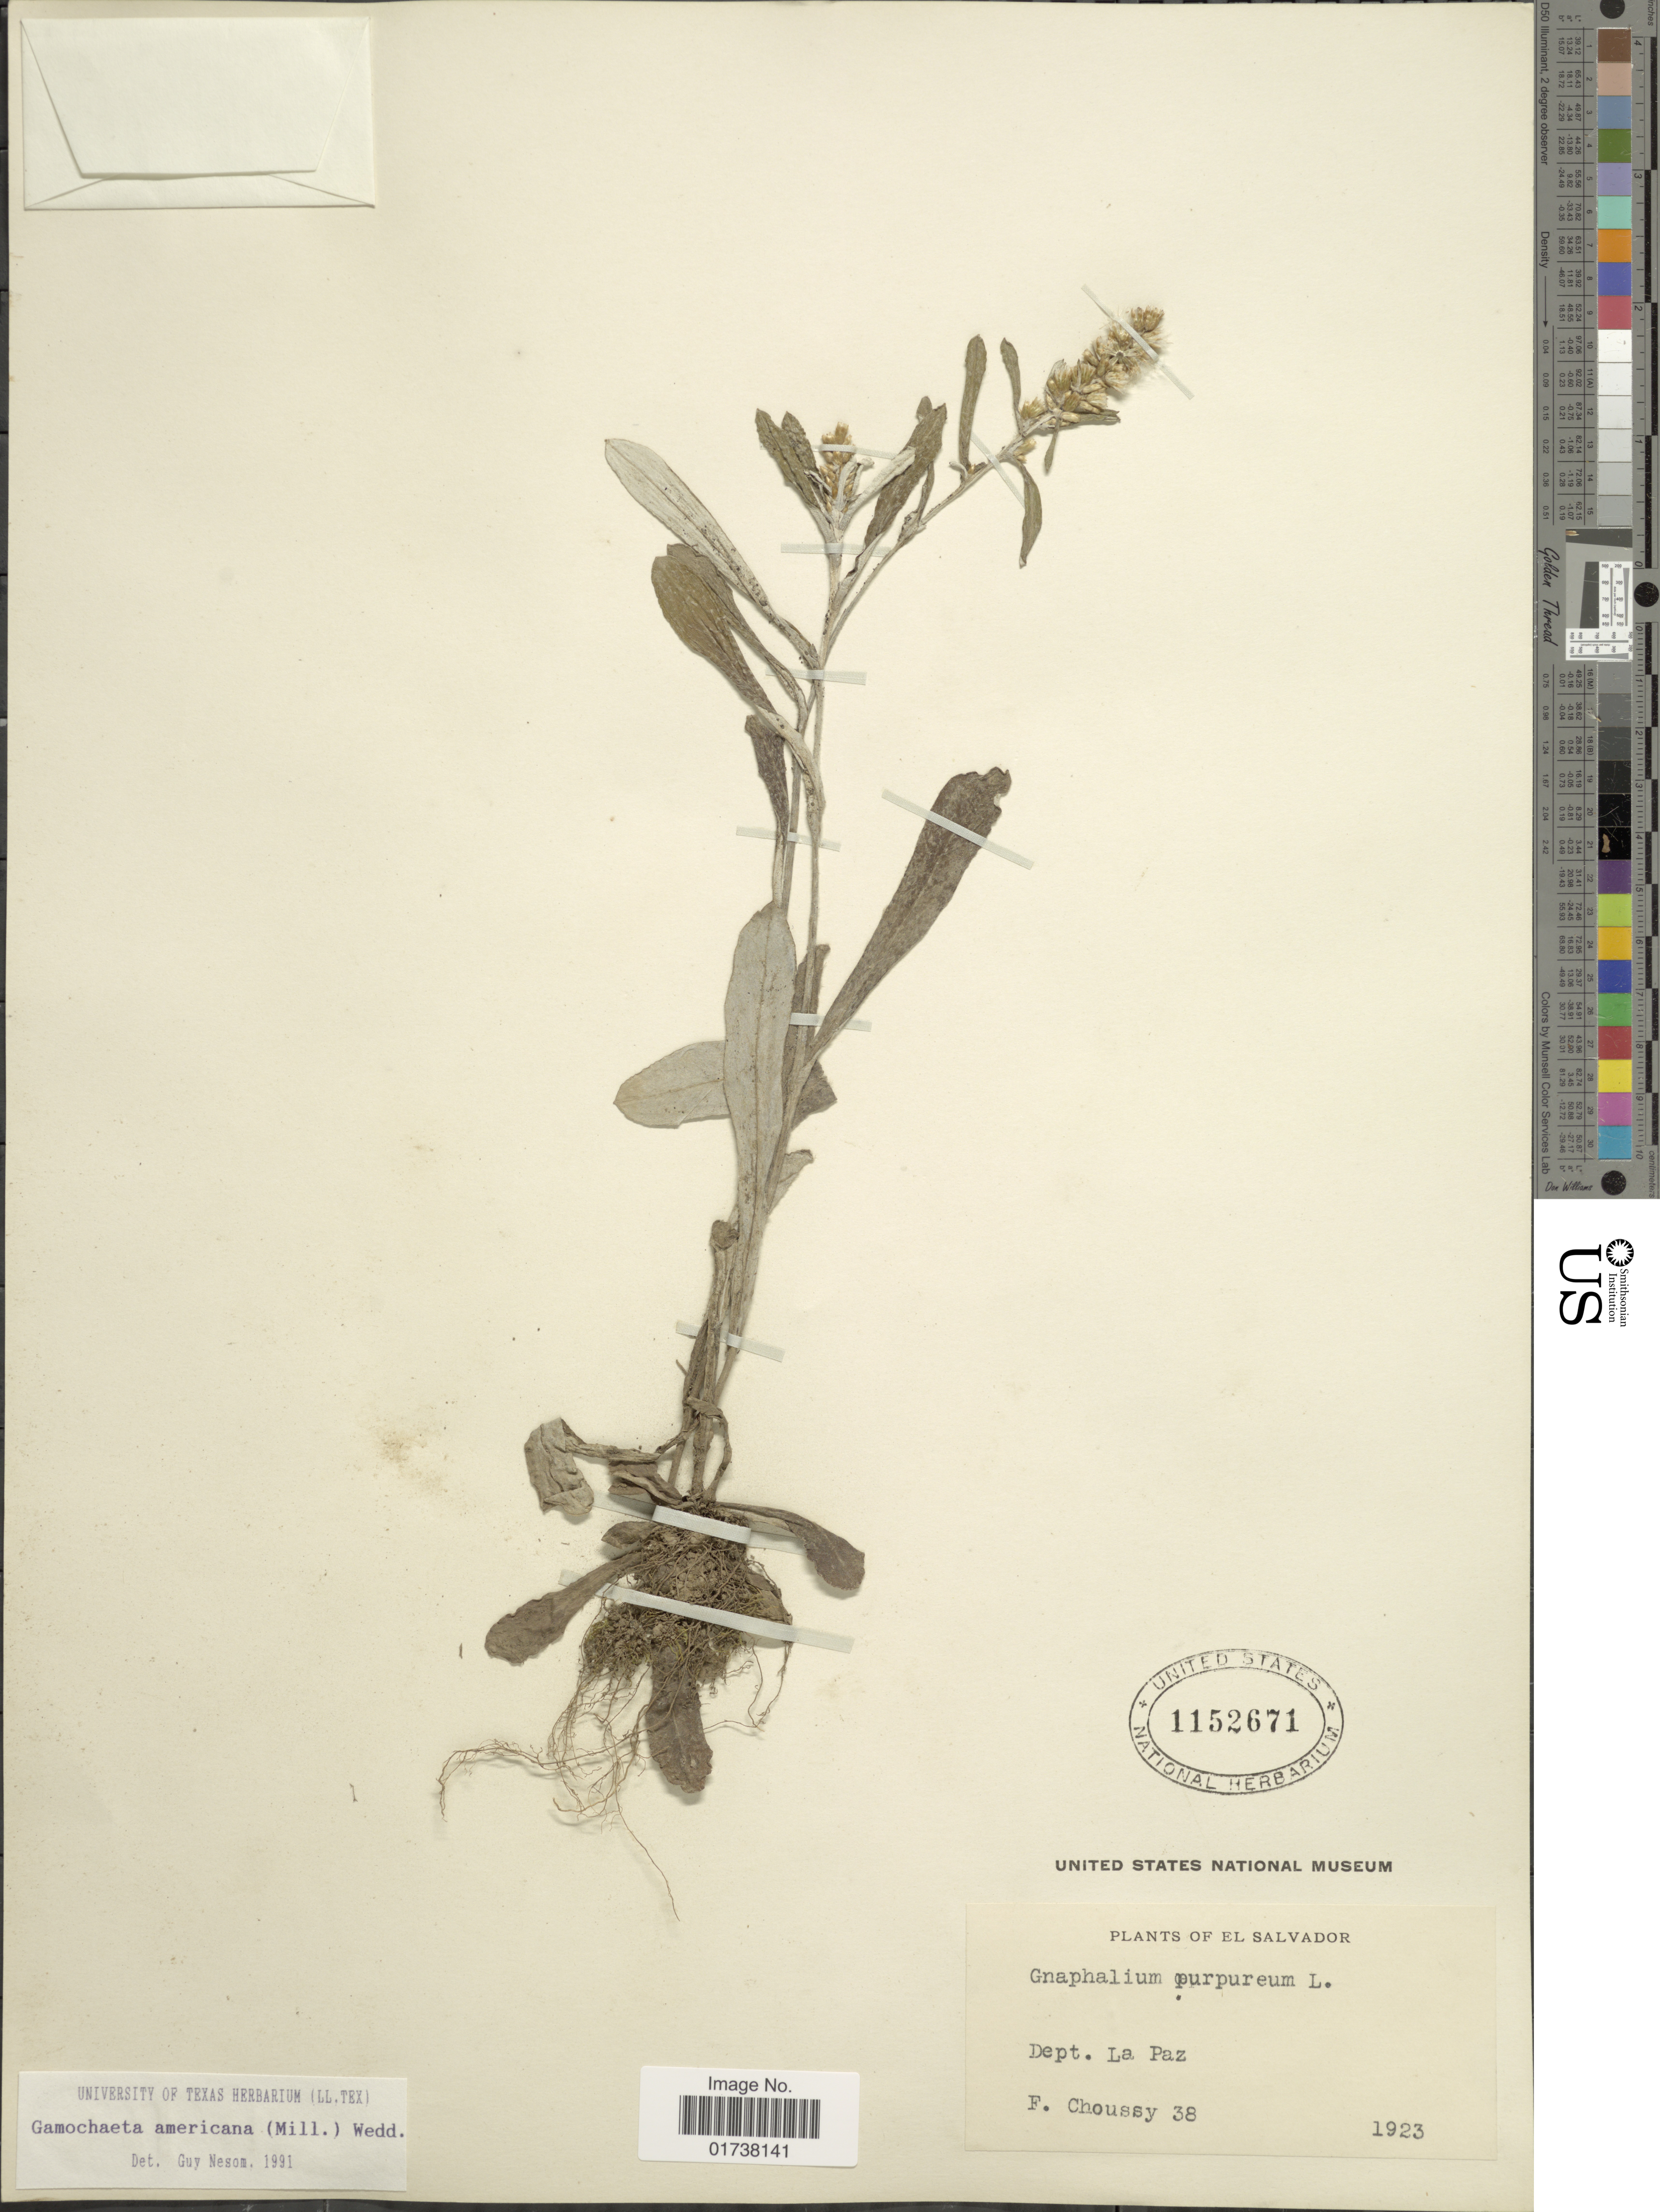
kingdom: Plantae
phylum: Tracheophyta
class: Magnoliopsida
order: Asterales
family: Asteraceae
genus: Gamochaeta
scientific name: Gamochaeta americana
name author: (Mill.) Wedd.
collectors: F. Choussy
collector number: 38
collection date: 1923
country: El Salvador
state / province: La Paz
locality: Dept. La Paz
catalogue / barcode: US 1152671